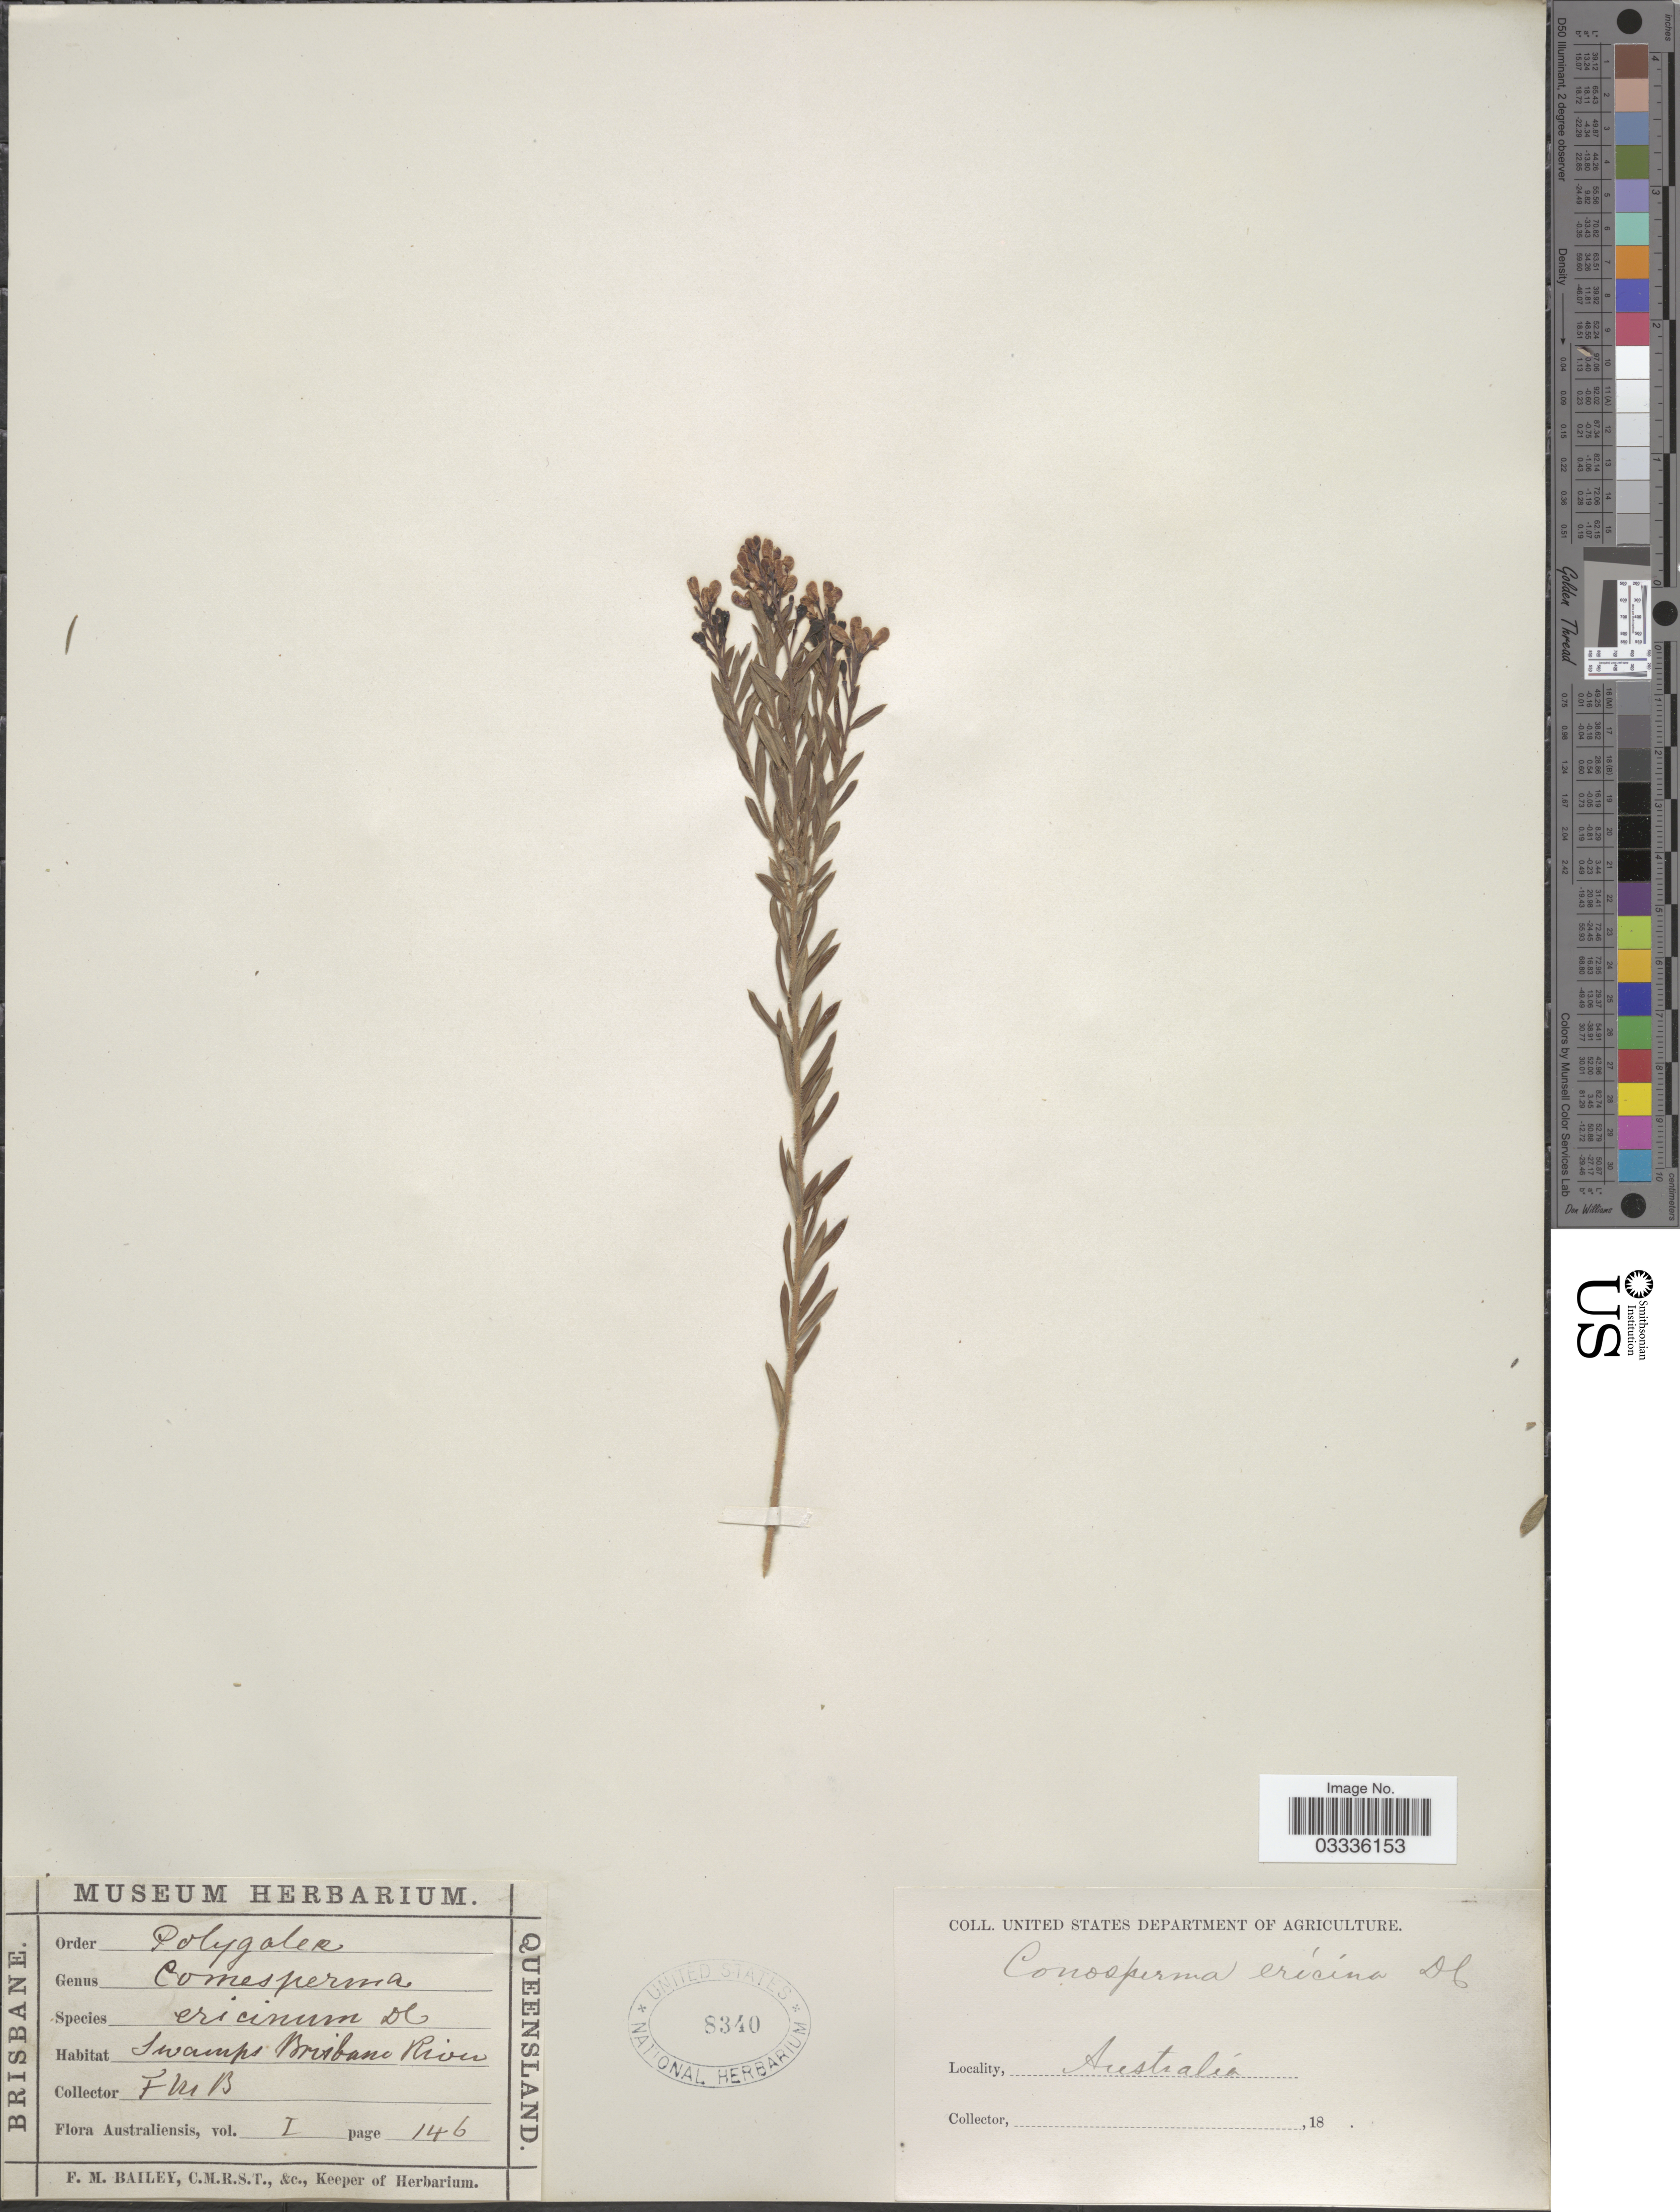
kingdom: Plantae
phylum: Tracheophyta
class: Magnoliopsida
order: Fabales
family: Polygalaceae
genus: Comesperma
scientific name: Comesperma ericinum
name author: DC.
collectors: F. M. Bailey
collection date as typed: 18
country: Australia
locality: Swamps Brisbane River.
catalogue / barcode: US 8340